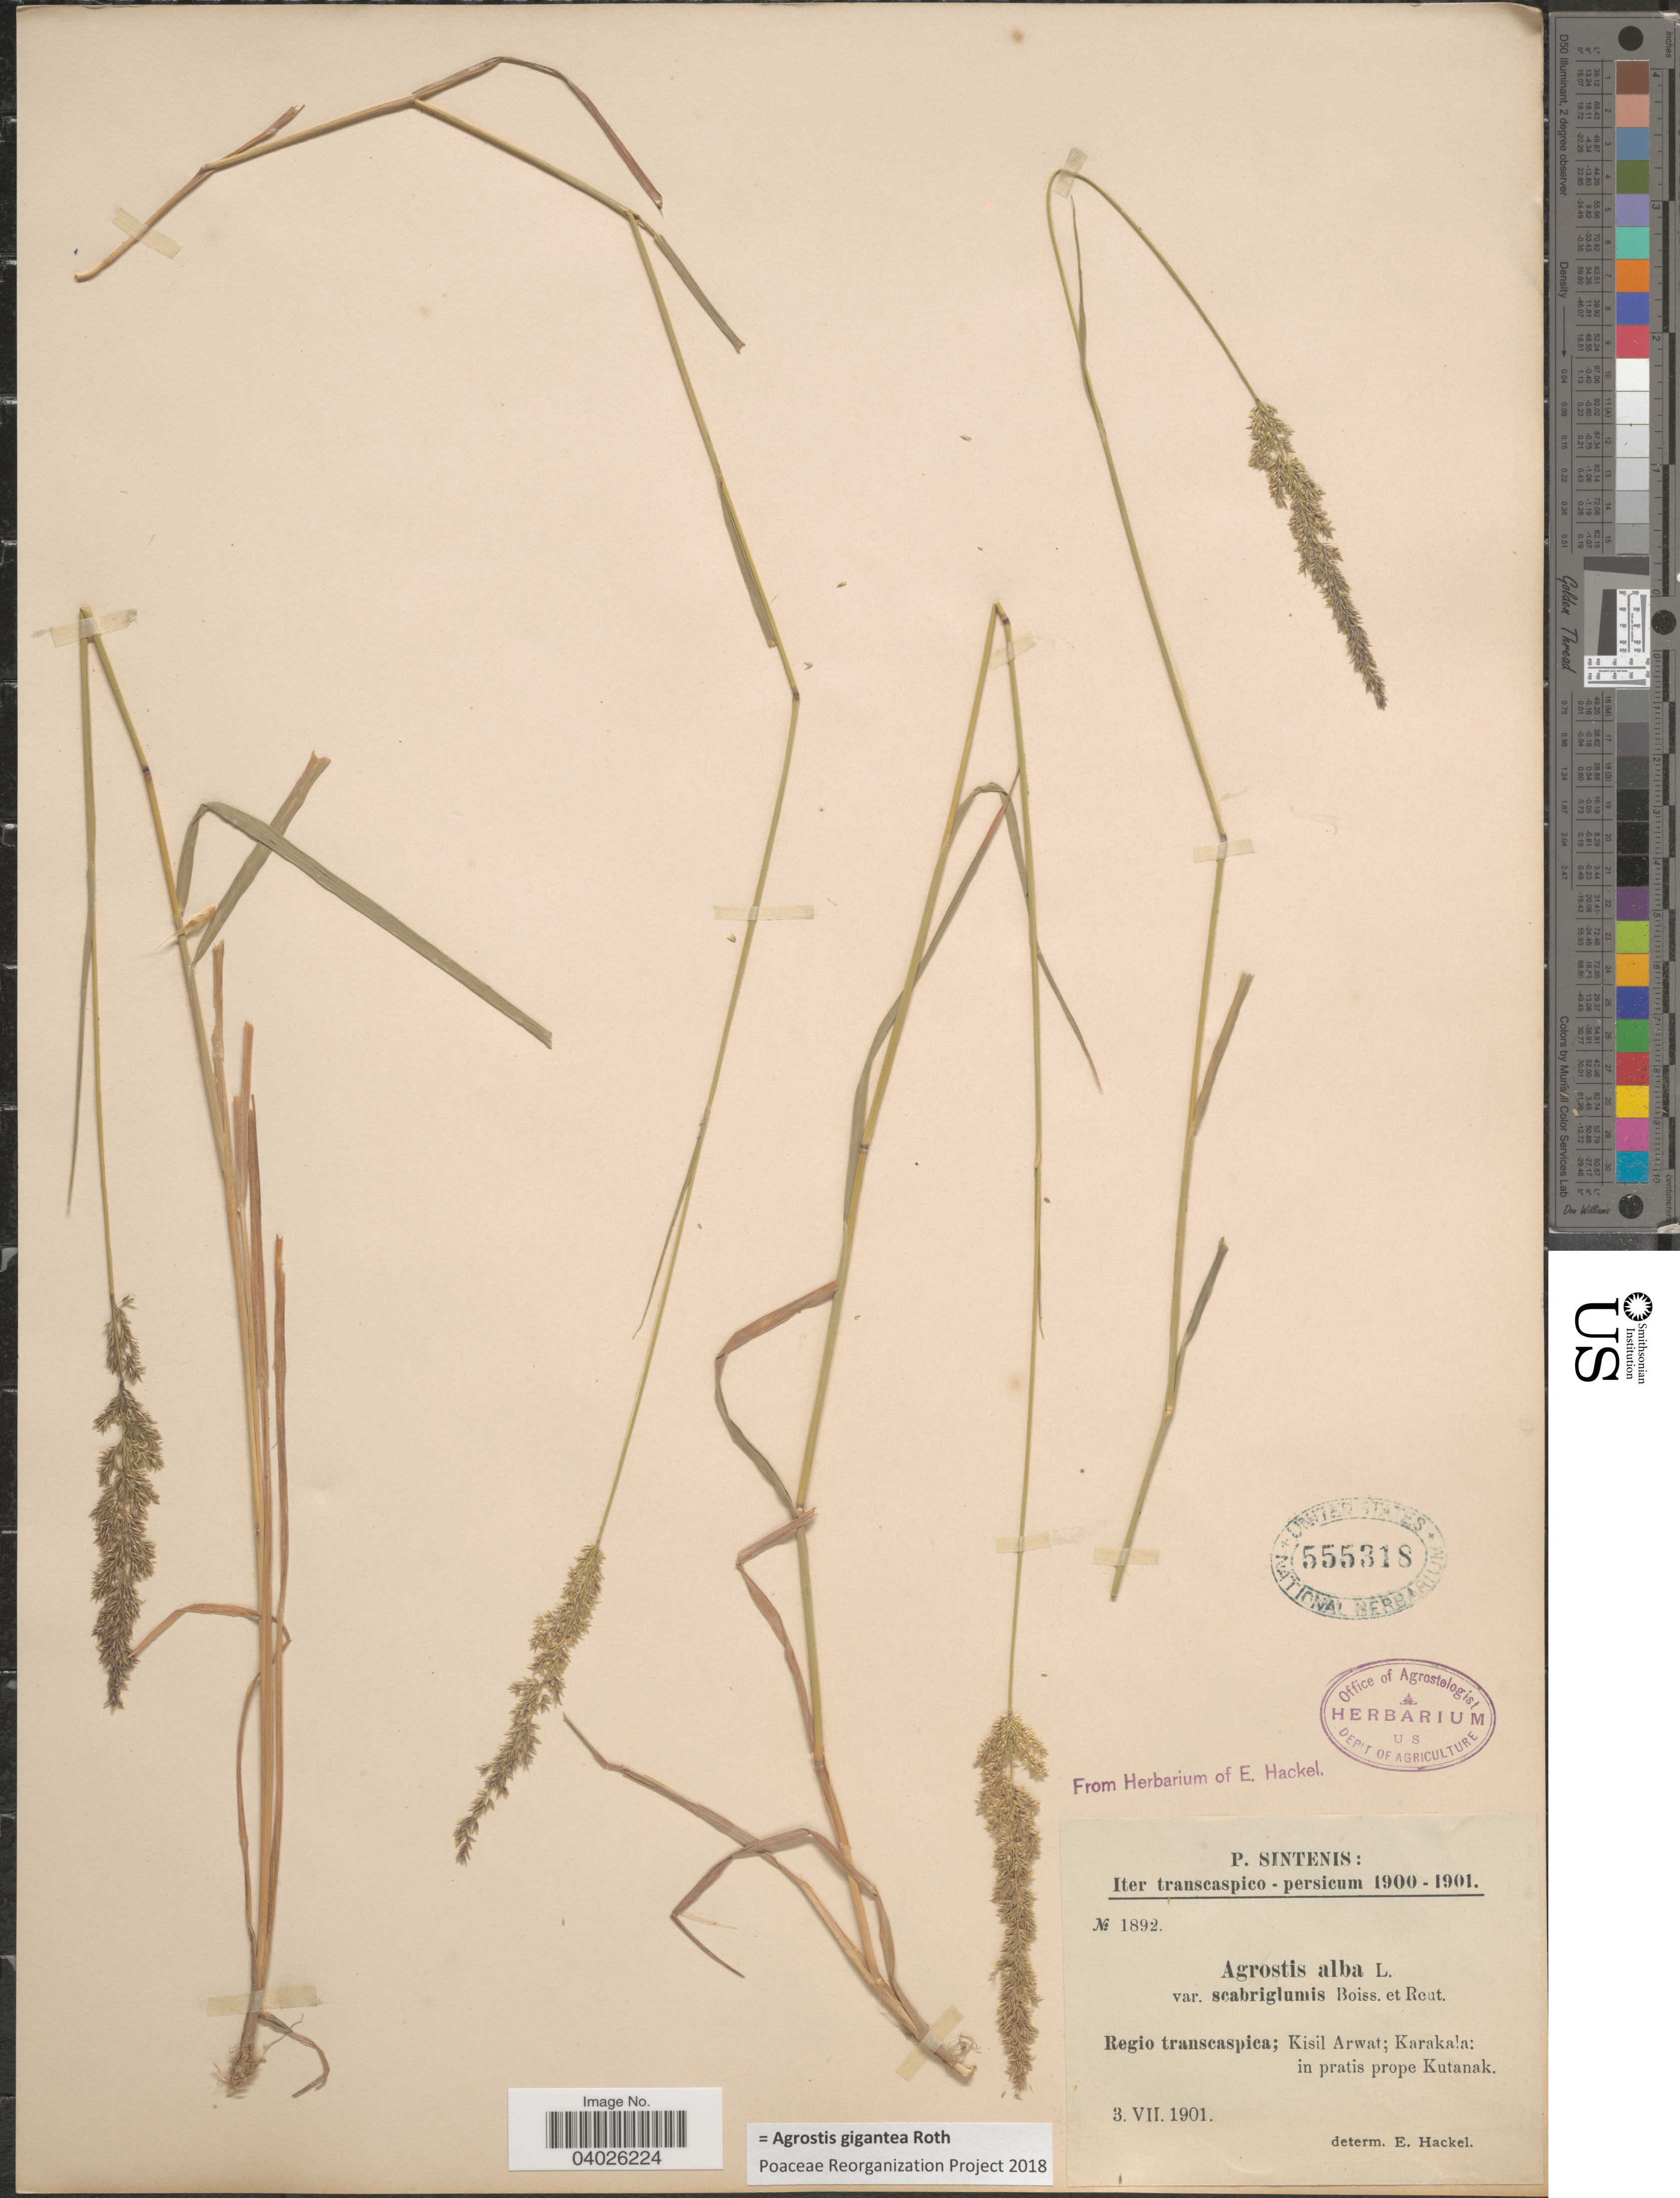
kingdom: Plantae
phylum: Tracheophyta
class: Liliopsida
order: Poales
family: Poaceae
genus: Agrostis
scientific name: Agrostis gigantea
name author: Roth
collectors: P. Sintenis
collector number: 1892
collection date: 1901-07-03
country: Turkmenistan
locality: Iter transcaspico-persicum. Regio transcaspica; Kisil Arwat; Karakala: in pratis prope Kutanak.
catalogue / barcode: US 555318